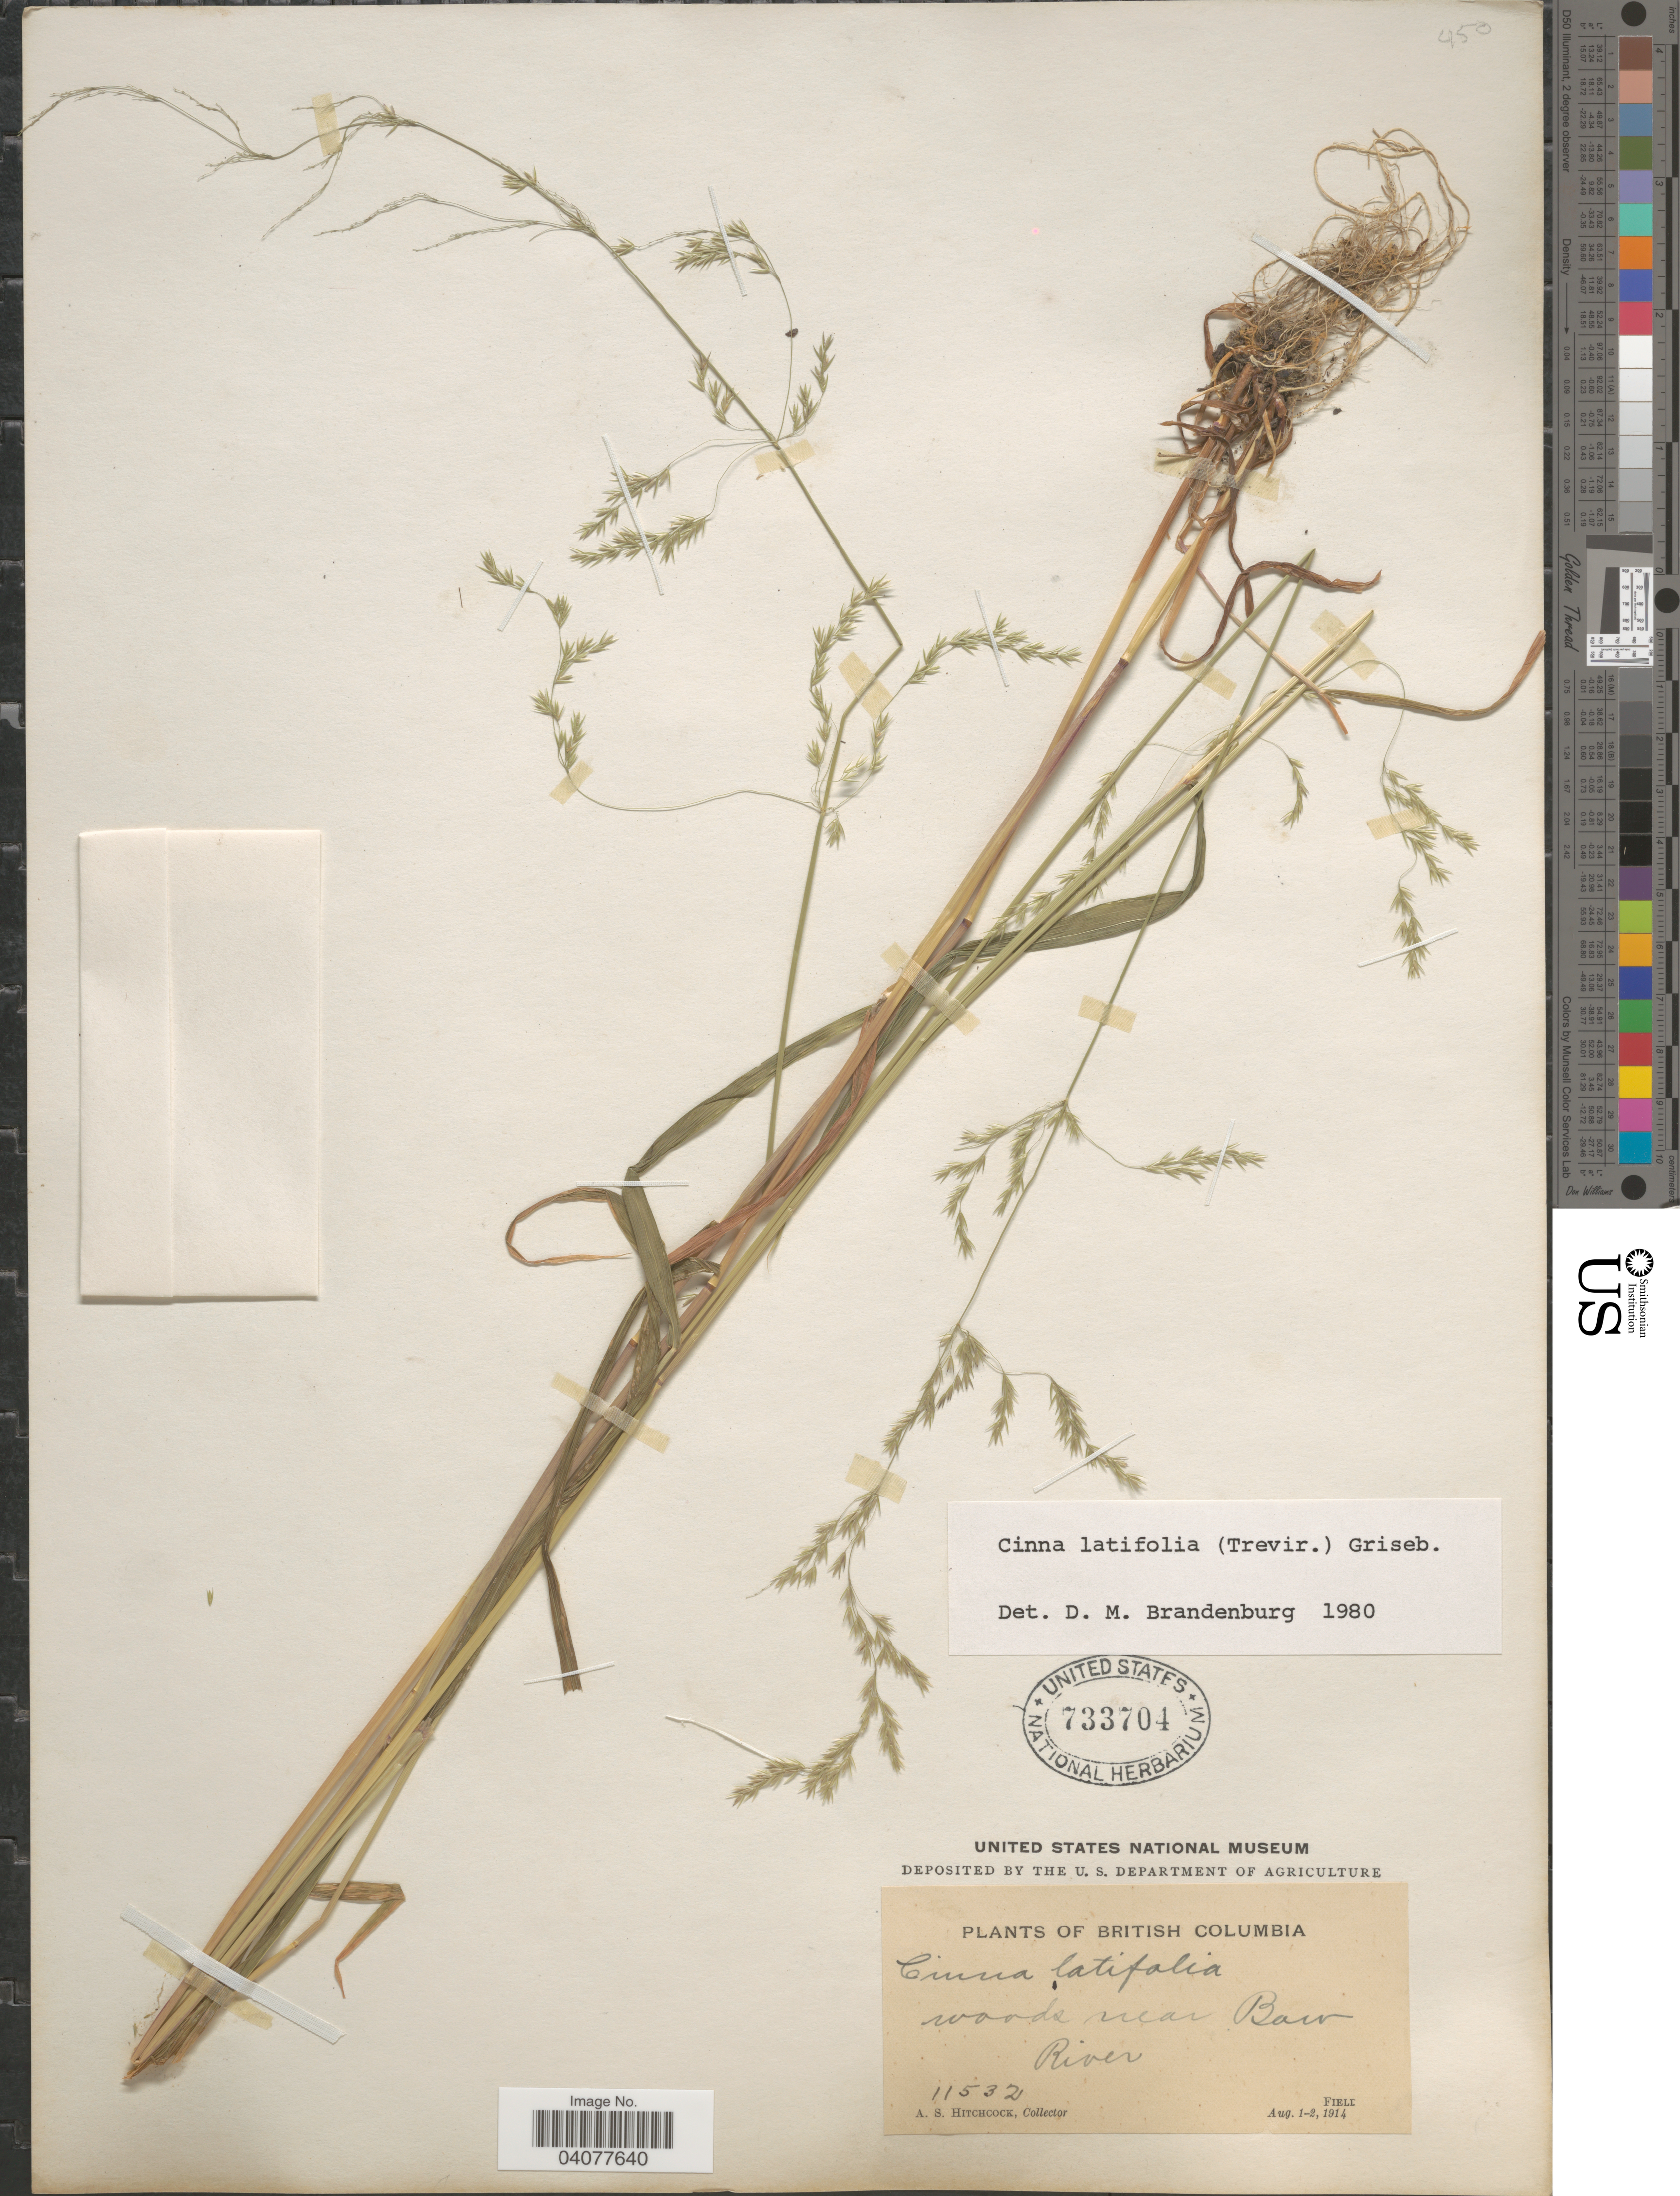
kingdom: Plantae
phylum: Tracheophyta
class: Liliopsida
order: Poales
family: Poaceae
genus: Cinna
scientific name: Cinna latifolia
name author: (Trevir. ex Goeppert) Griseb.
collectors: A. S. Hitchcock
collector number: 11532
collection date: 1914-08-01/1914-08-02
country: Canada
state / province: British Columbia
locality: Woods near Bear River. Field.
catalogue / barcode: US 733704